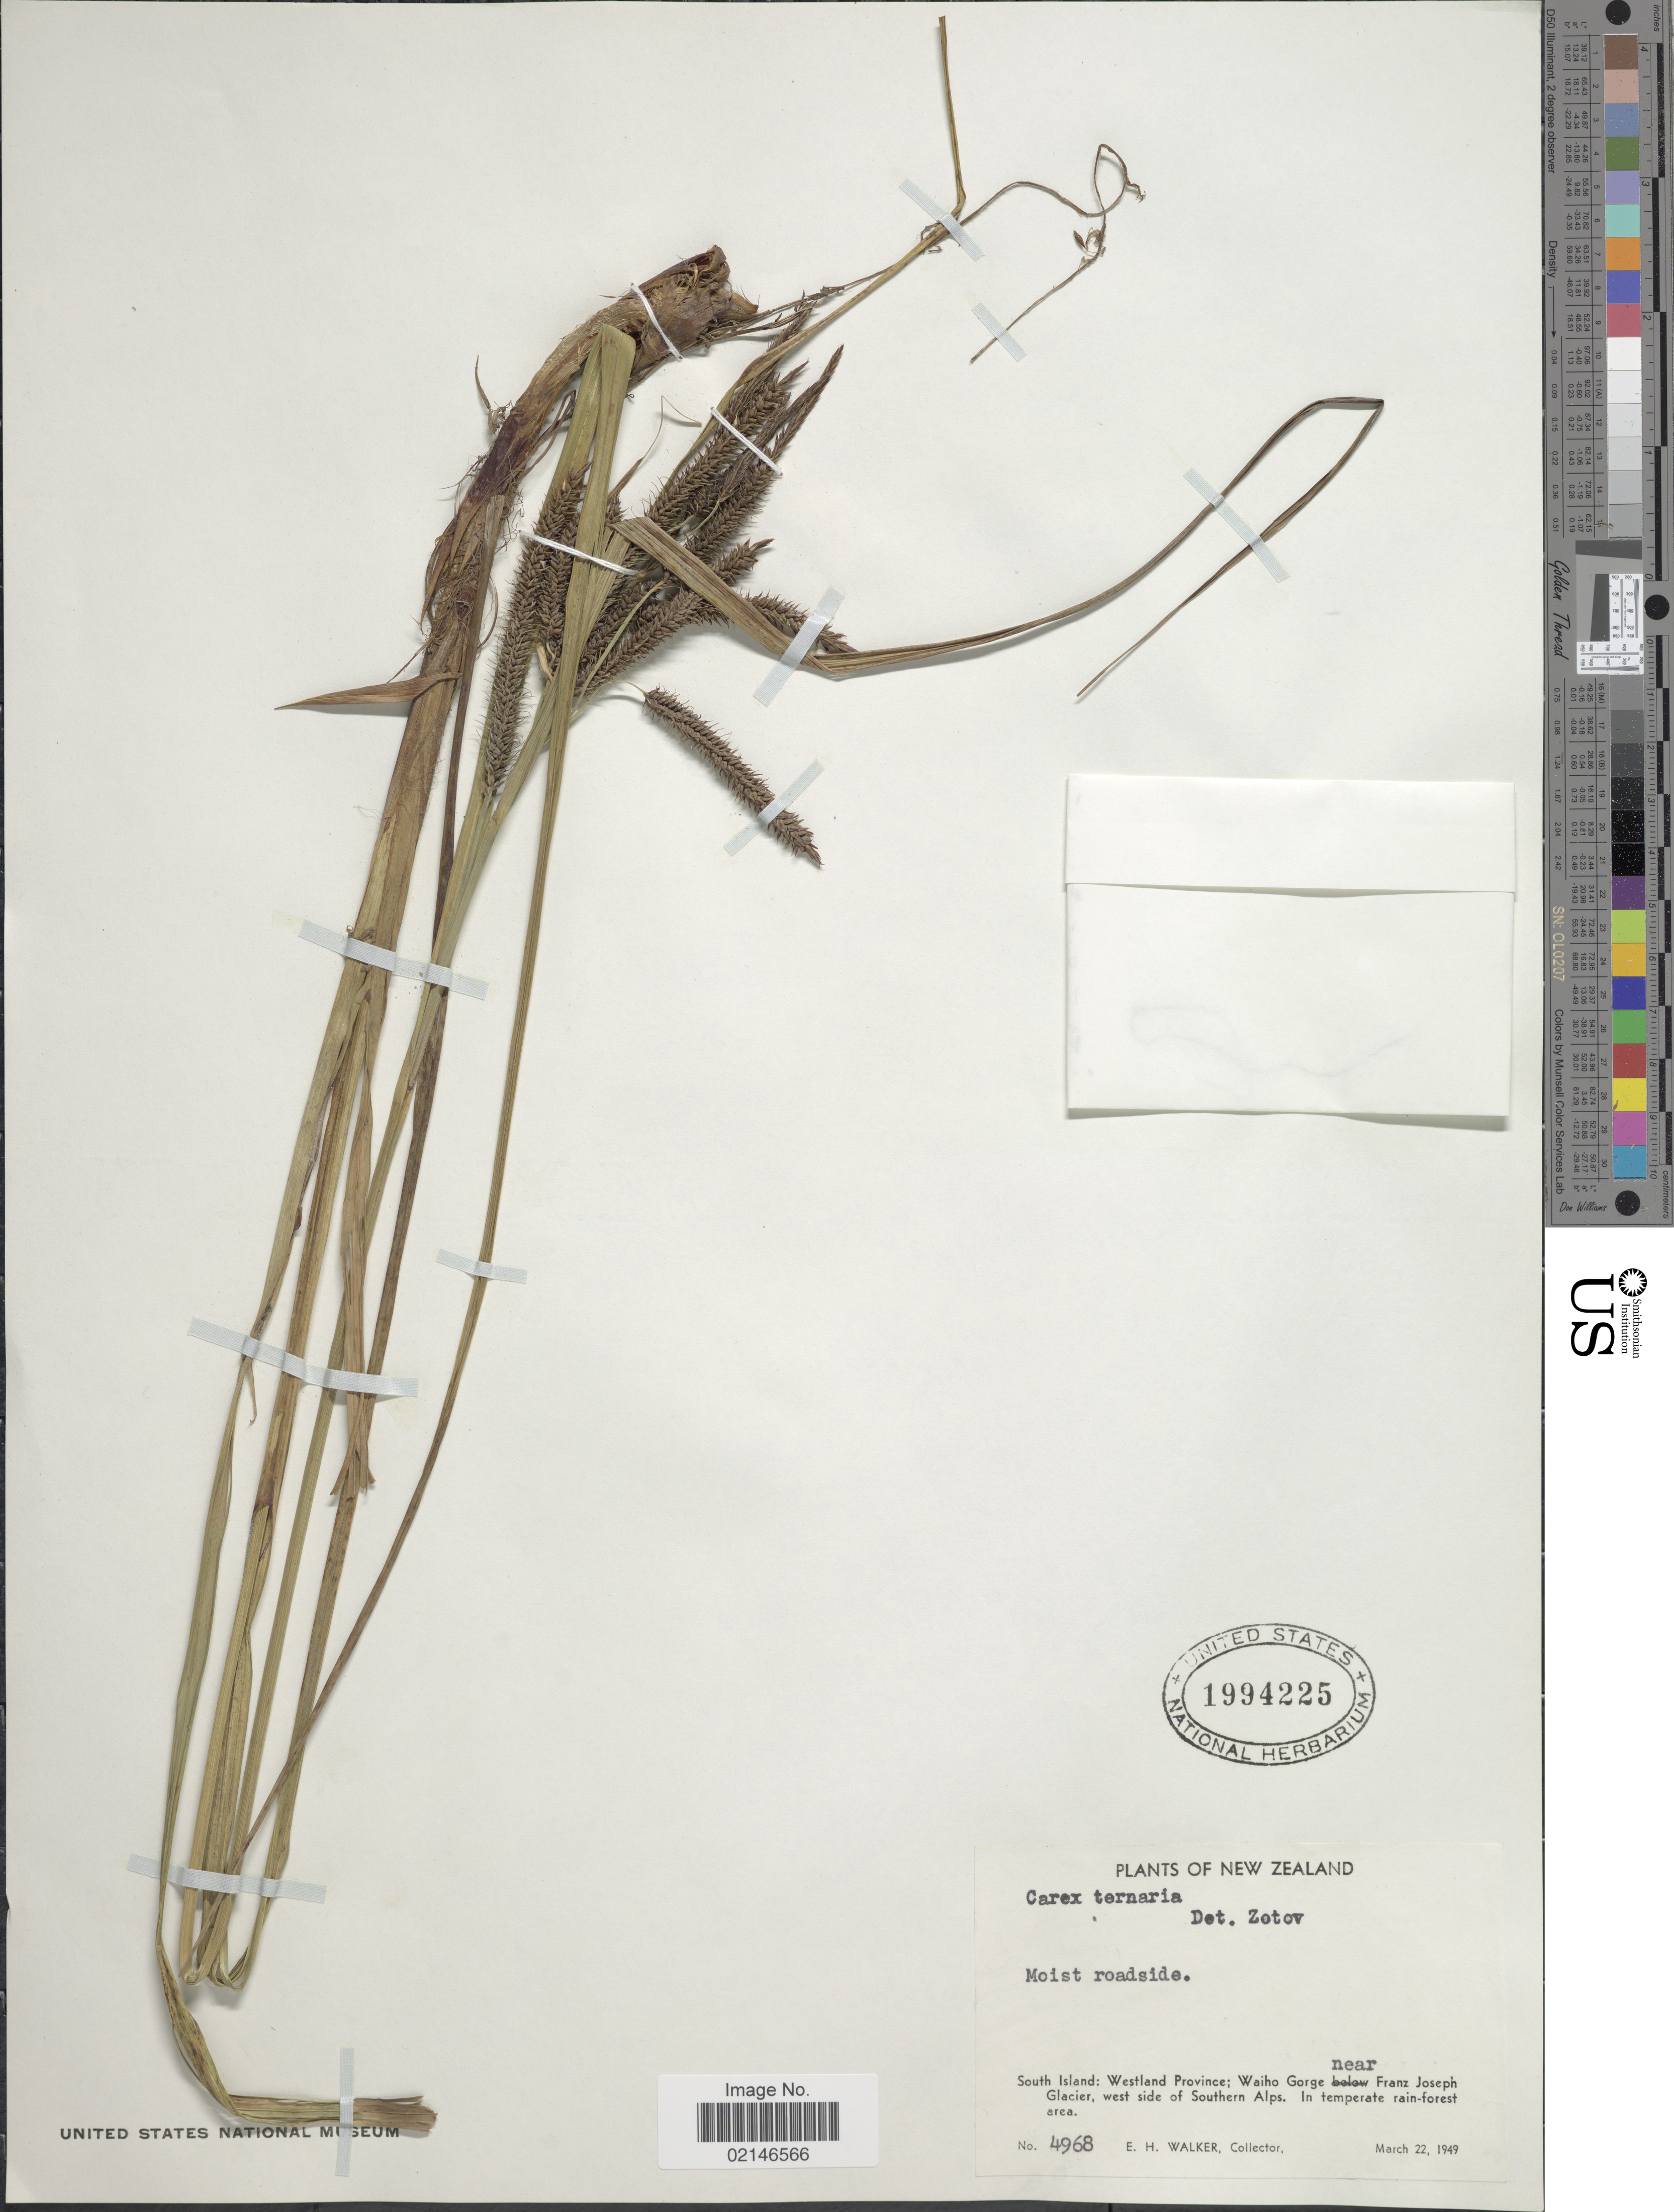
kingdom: Plantae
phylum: Tracheophyta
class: Liliopsida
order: Poales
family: Cyperaceae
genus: Carex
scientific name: Carex geminata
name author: Schkuhr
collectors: E. H. Walker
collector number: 4968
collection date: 1949-03-22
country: New Zealand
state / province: West Coast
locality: South Island: Westland Province; Waiho Gorge near Franz Joseph Glacier, west side of Southern Alps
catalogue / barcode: US 1994225